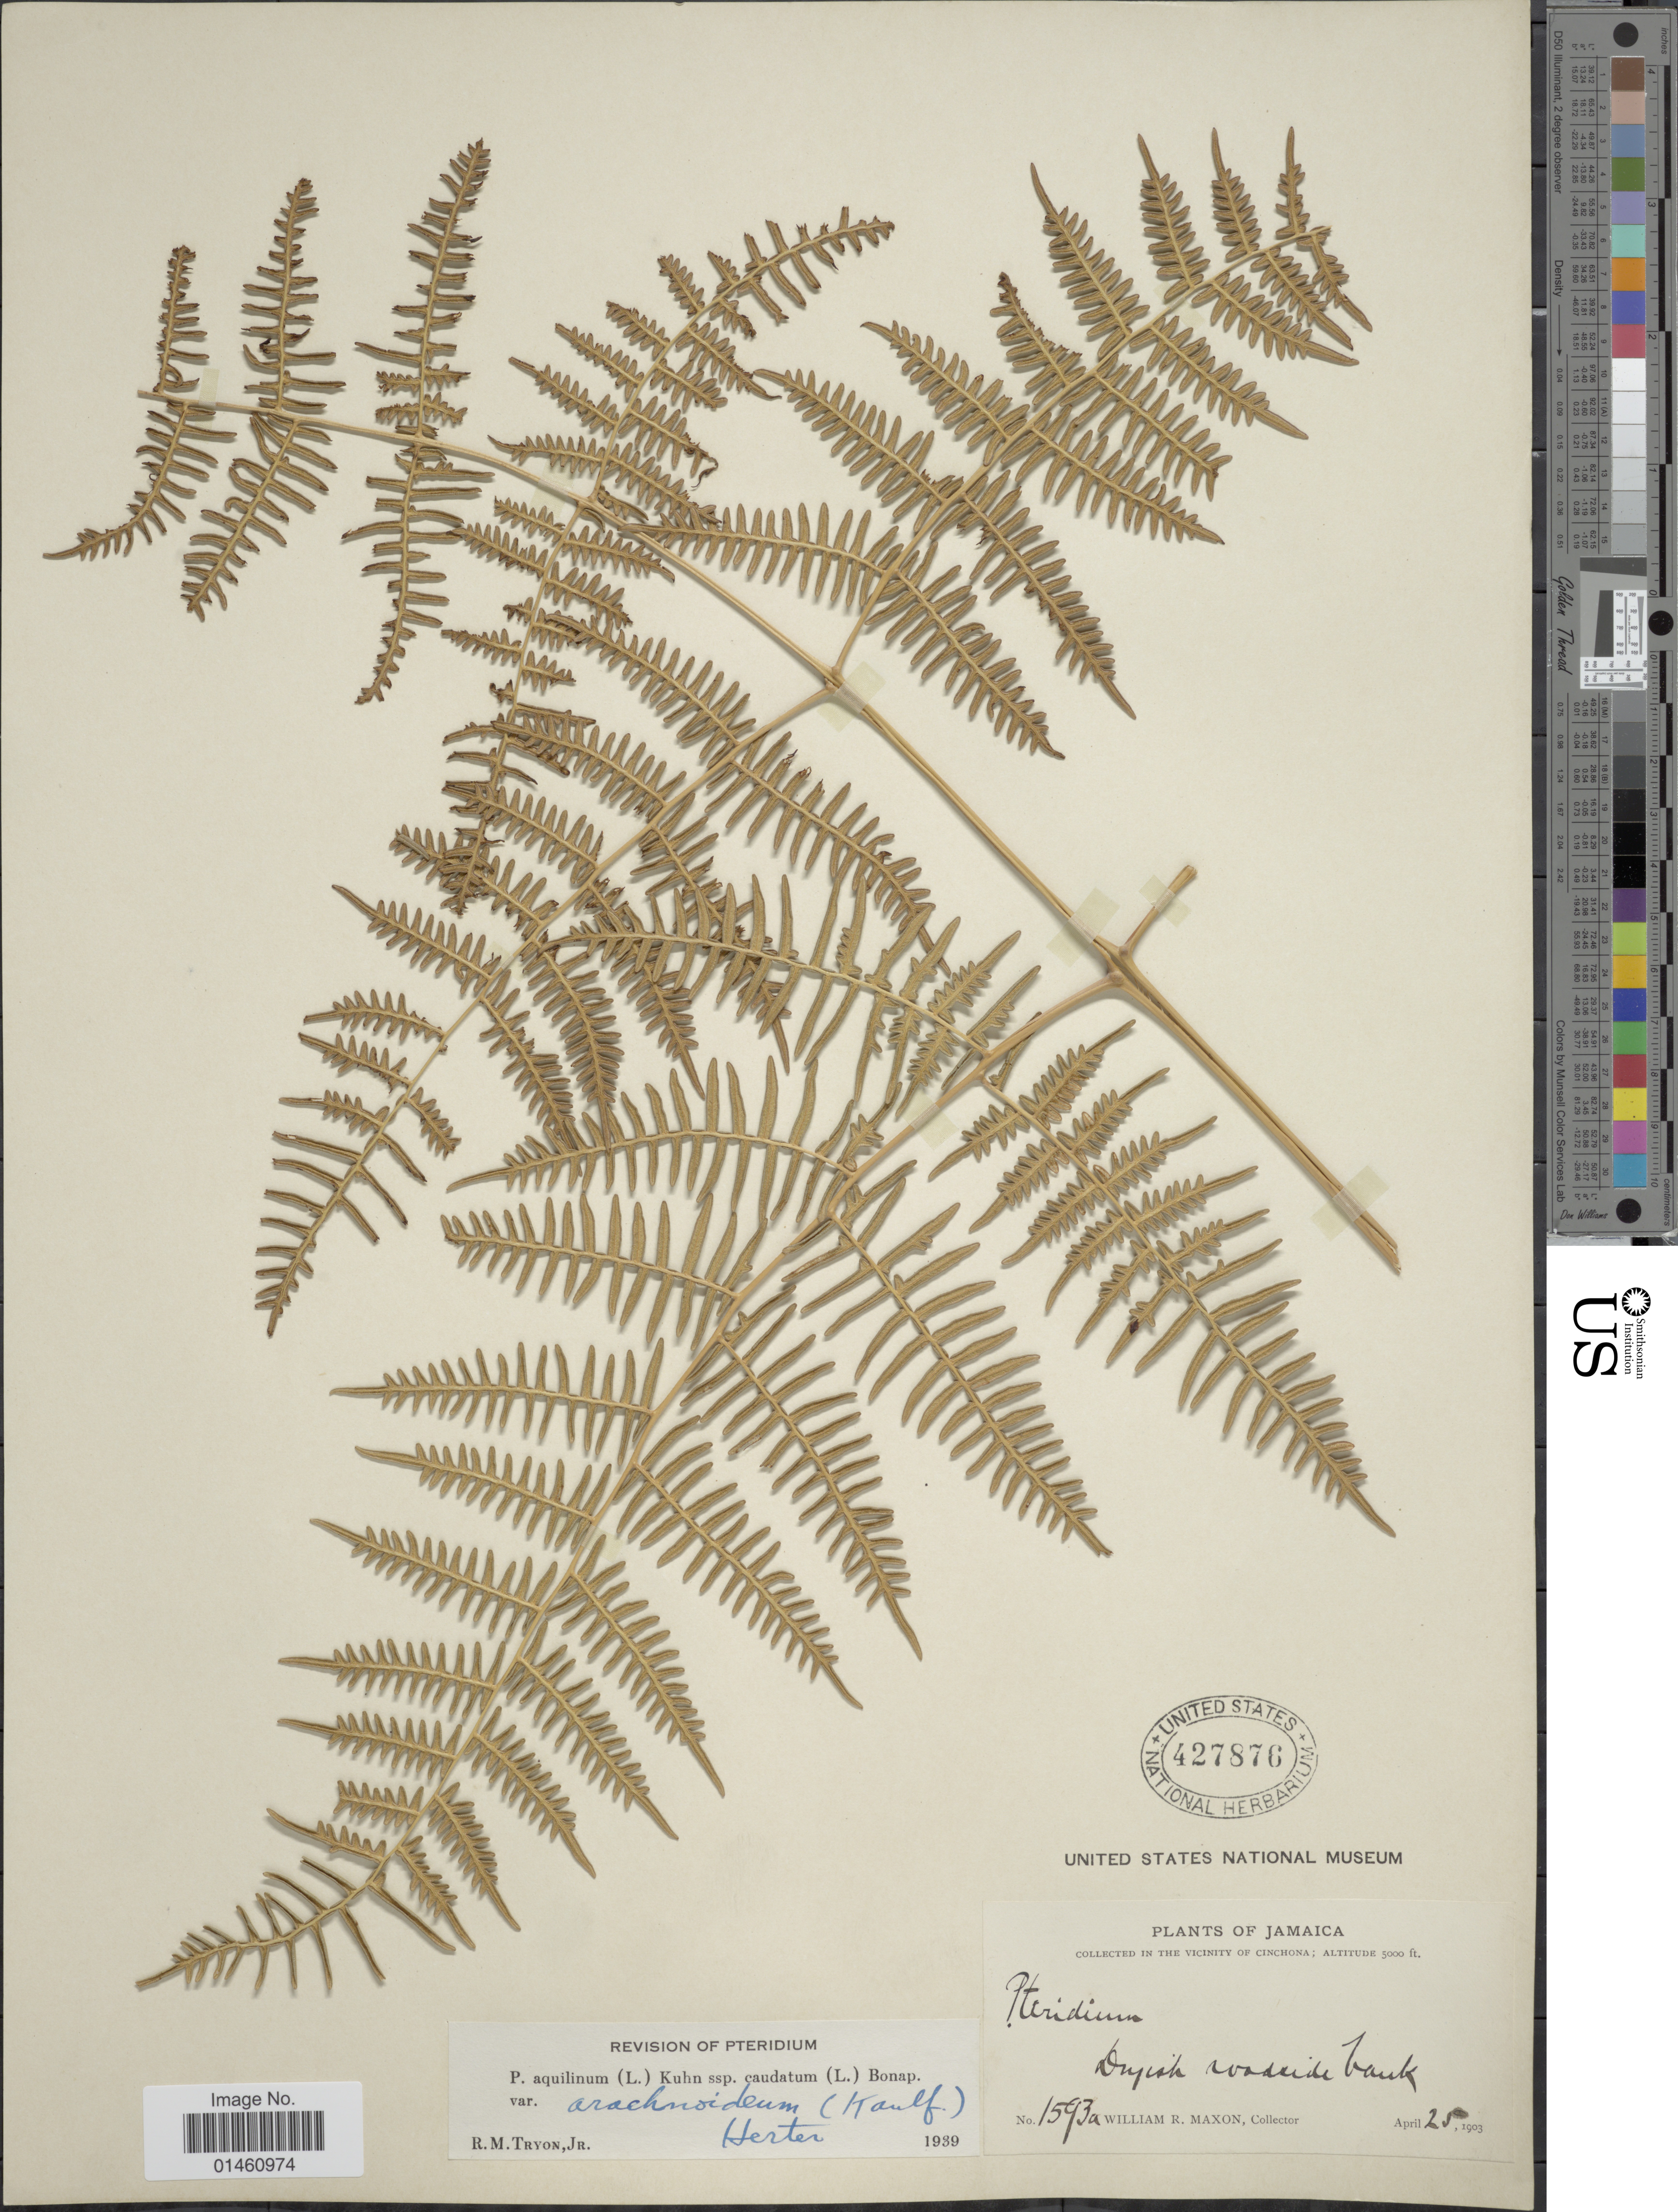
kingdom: Plantae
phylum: Tracheophyta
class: Polypodiopsida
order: Polypodiales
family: Dennstaedtiaceae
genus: Pteridium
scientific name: Pteridium aquilinum var. arachnoideum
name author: (Kaulf.) Herter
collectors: W. R. Maxon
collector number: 1593a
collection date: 1903-04-25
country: Jamaica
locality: Vicinity of Cinchona, dryish roadside bank.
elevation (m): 1524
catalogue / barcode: US 427876